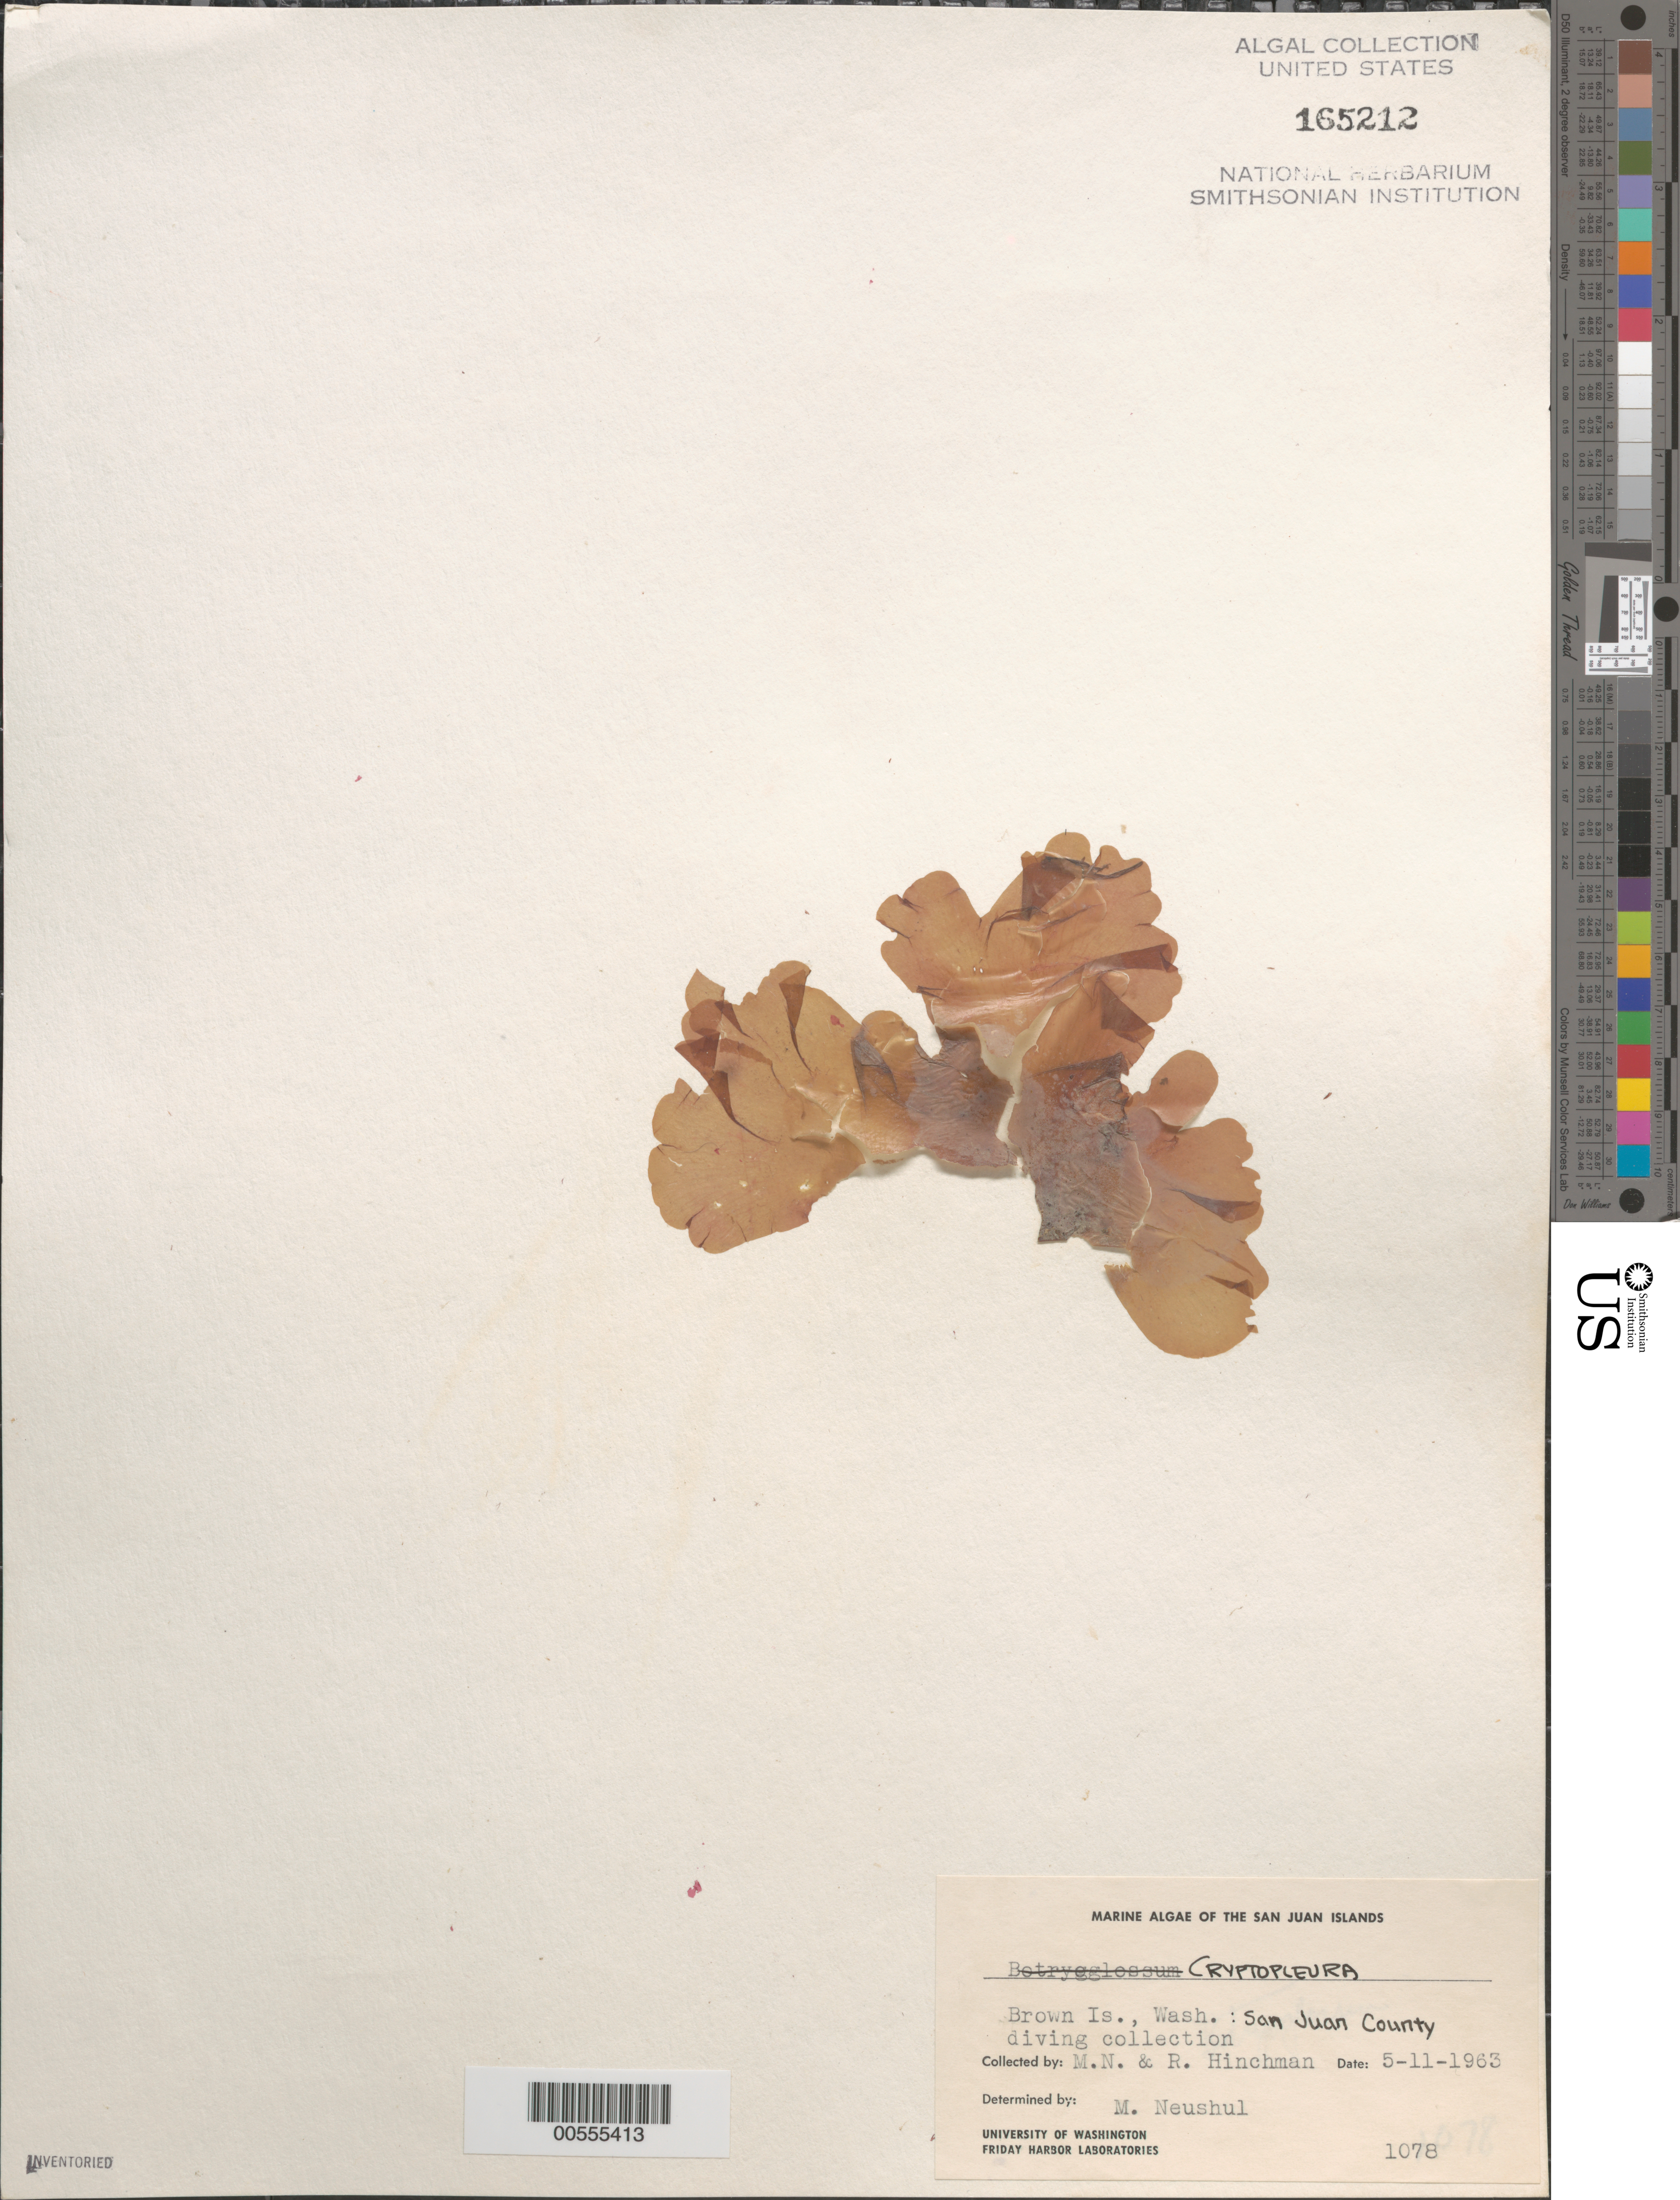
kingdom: Plantae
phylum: Rhodophyta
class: Florideophyceae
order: Ceramiales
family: Delesseriaceae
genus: Cryptopleura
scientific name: Cryptopleura sp.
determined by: Neushul, M.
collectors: M. Neushul & R. Hinchman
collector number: Neushul 1078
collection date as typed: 11 May 1963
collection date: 1963-05-11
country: United States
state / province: Washington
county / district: San Juan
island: Brown Island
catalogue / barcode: US 165212